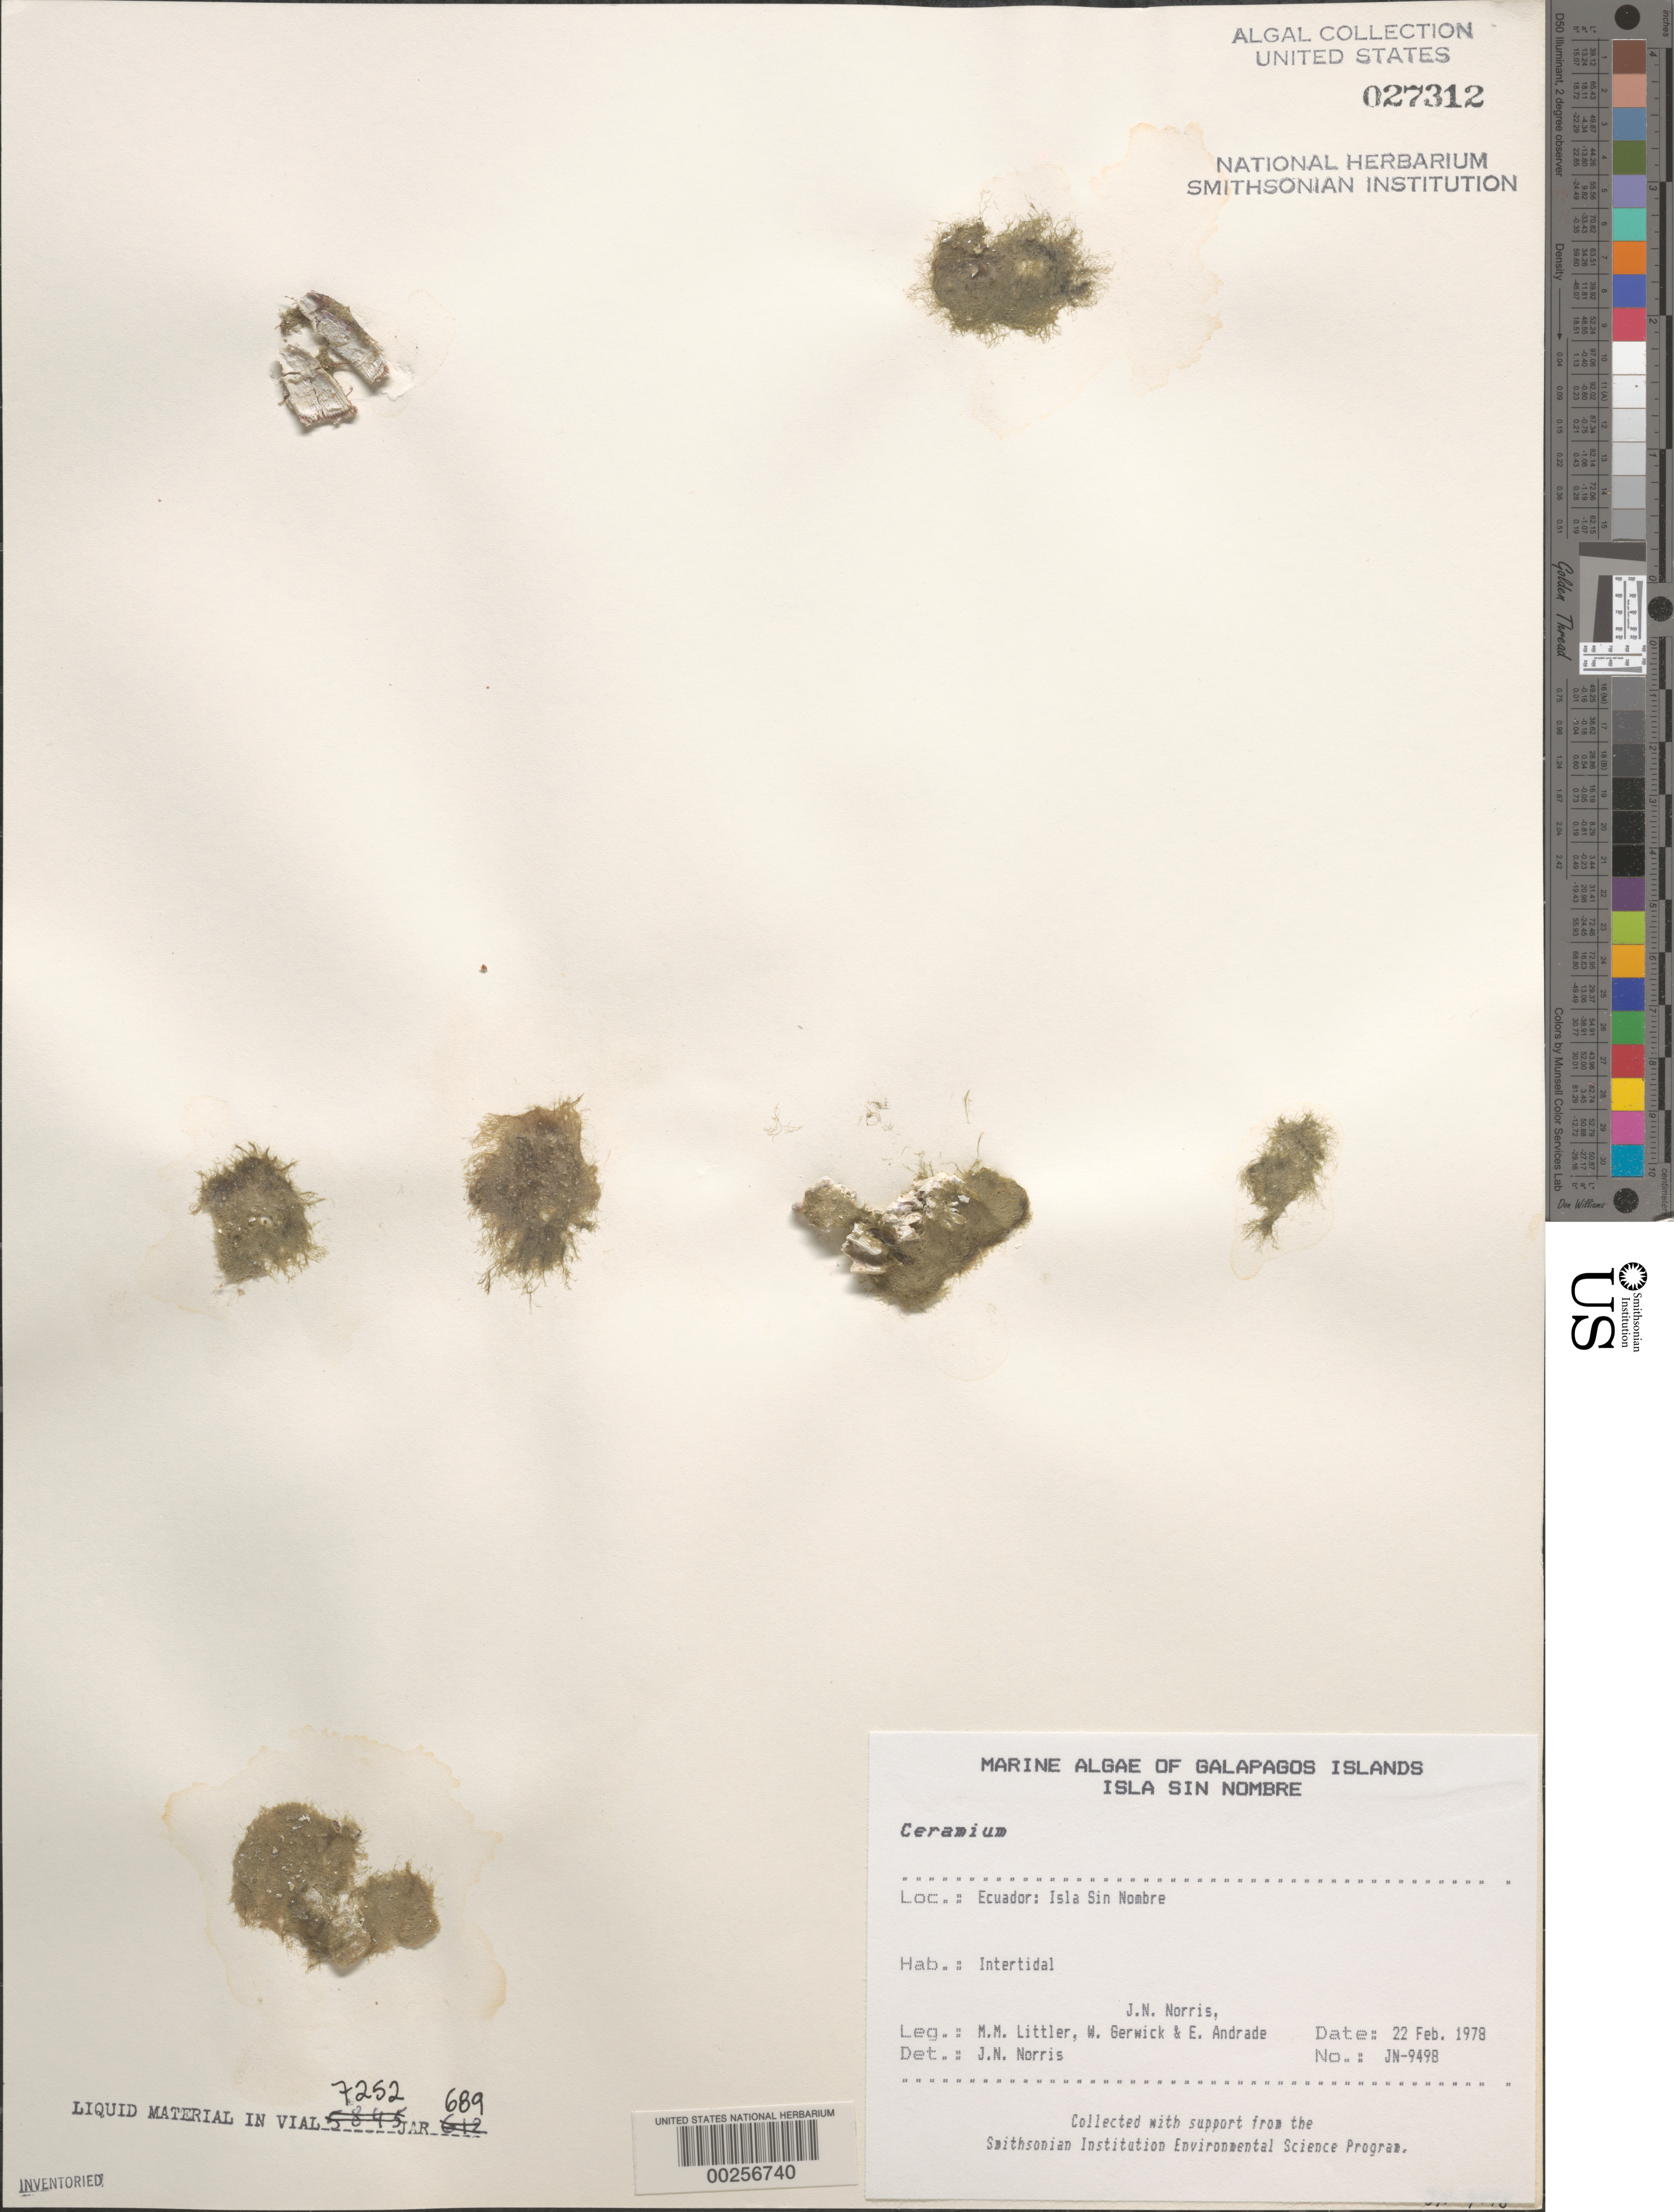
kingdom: Plantae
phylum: Rhodophyta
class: Florideophyceae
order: Ceramiales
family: Ceramiaceae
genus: Ceramium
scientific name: Ceramium sp.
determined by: Norris, James N.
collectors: J. N. Norris, M. M. Littler, W. Gerwick & E. Andrade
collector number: JN-9498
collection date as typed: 22 Feb 1978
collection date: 1978-02-22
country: Ecuador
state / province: Colón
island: Sin Nombre [Nameless]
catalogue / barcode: US 27312